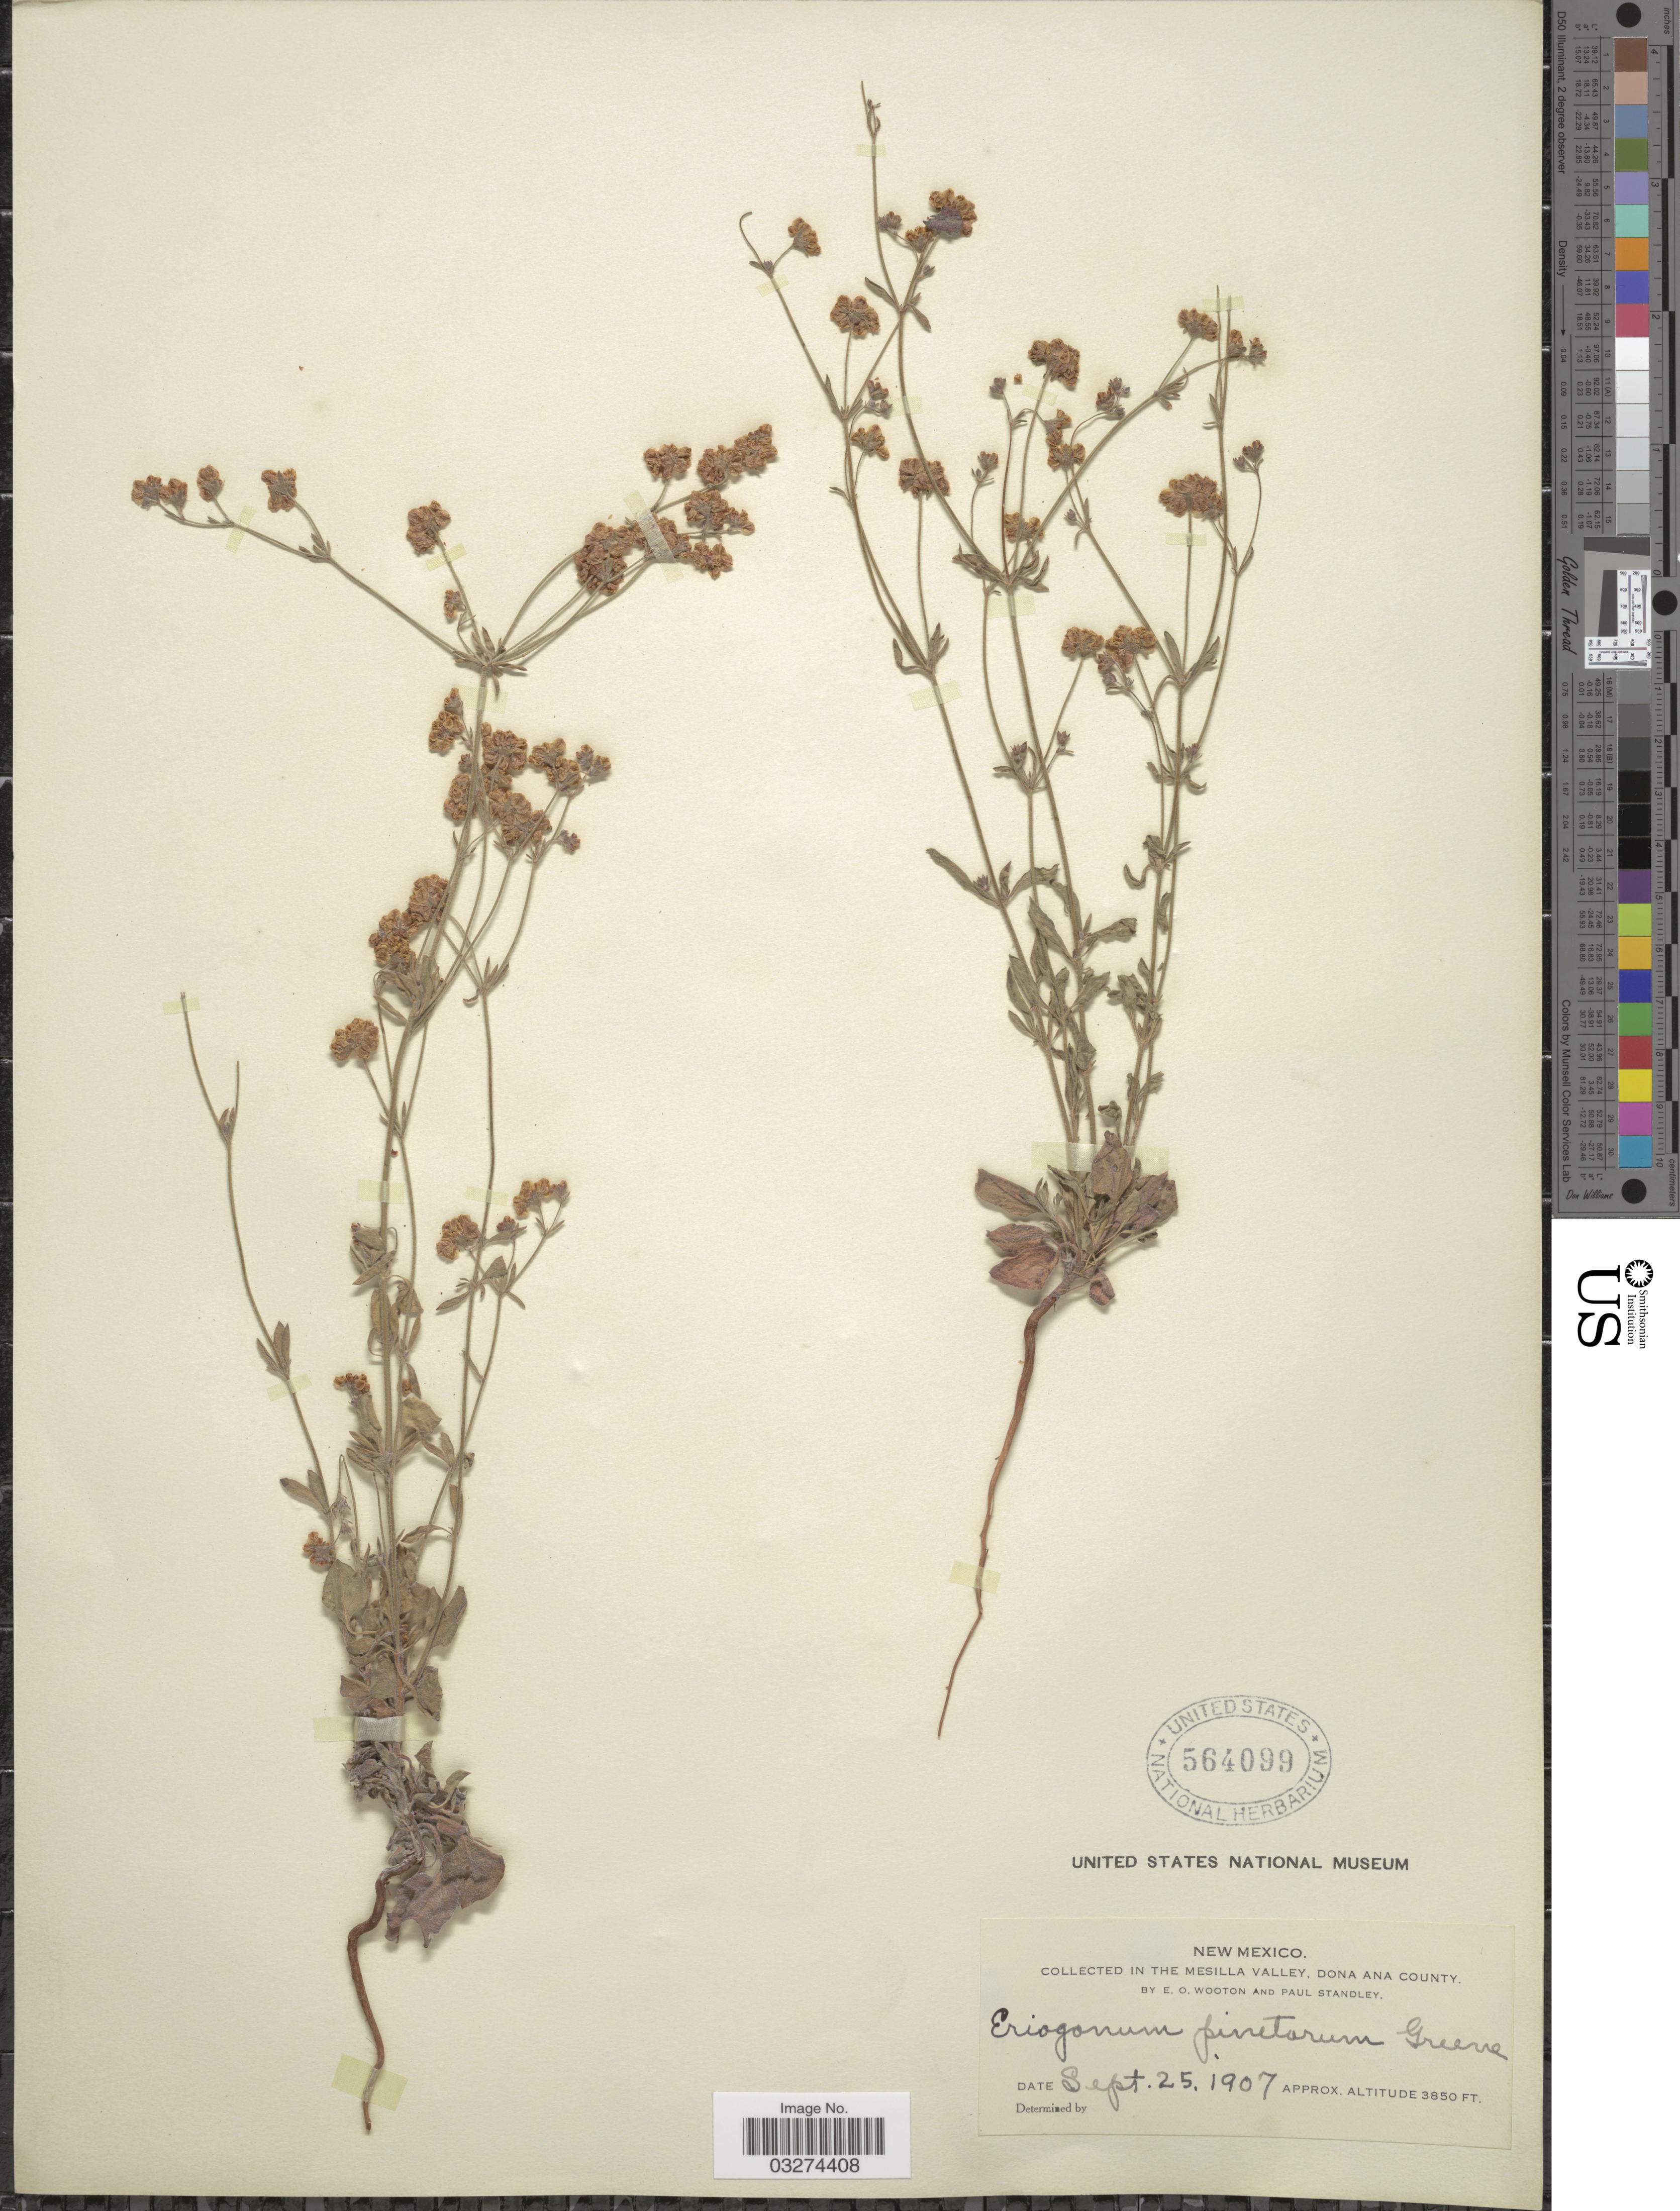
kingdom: Plantae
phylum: Tracheophyta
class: Magnoliopsida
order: Caryophyllales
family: Polygonaceae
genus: Eriogonum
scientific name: Eriogonum abertianum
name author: Torr.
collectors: E. O. Wooton & P. C. Standley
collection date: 1907-09-25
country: United States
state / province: New Mexico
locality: In the Mesilla Valley, Dona Ana County.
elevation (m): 1173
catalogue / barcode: US 564099